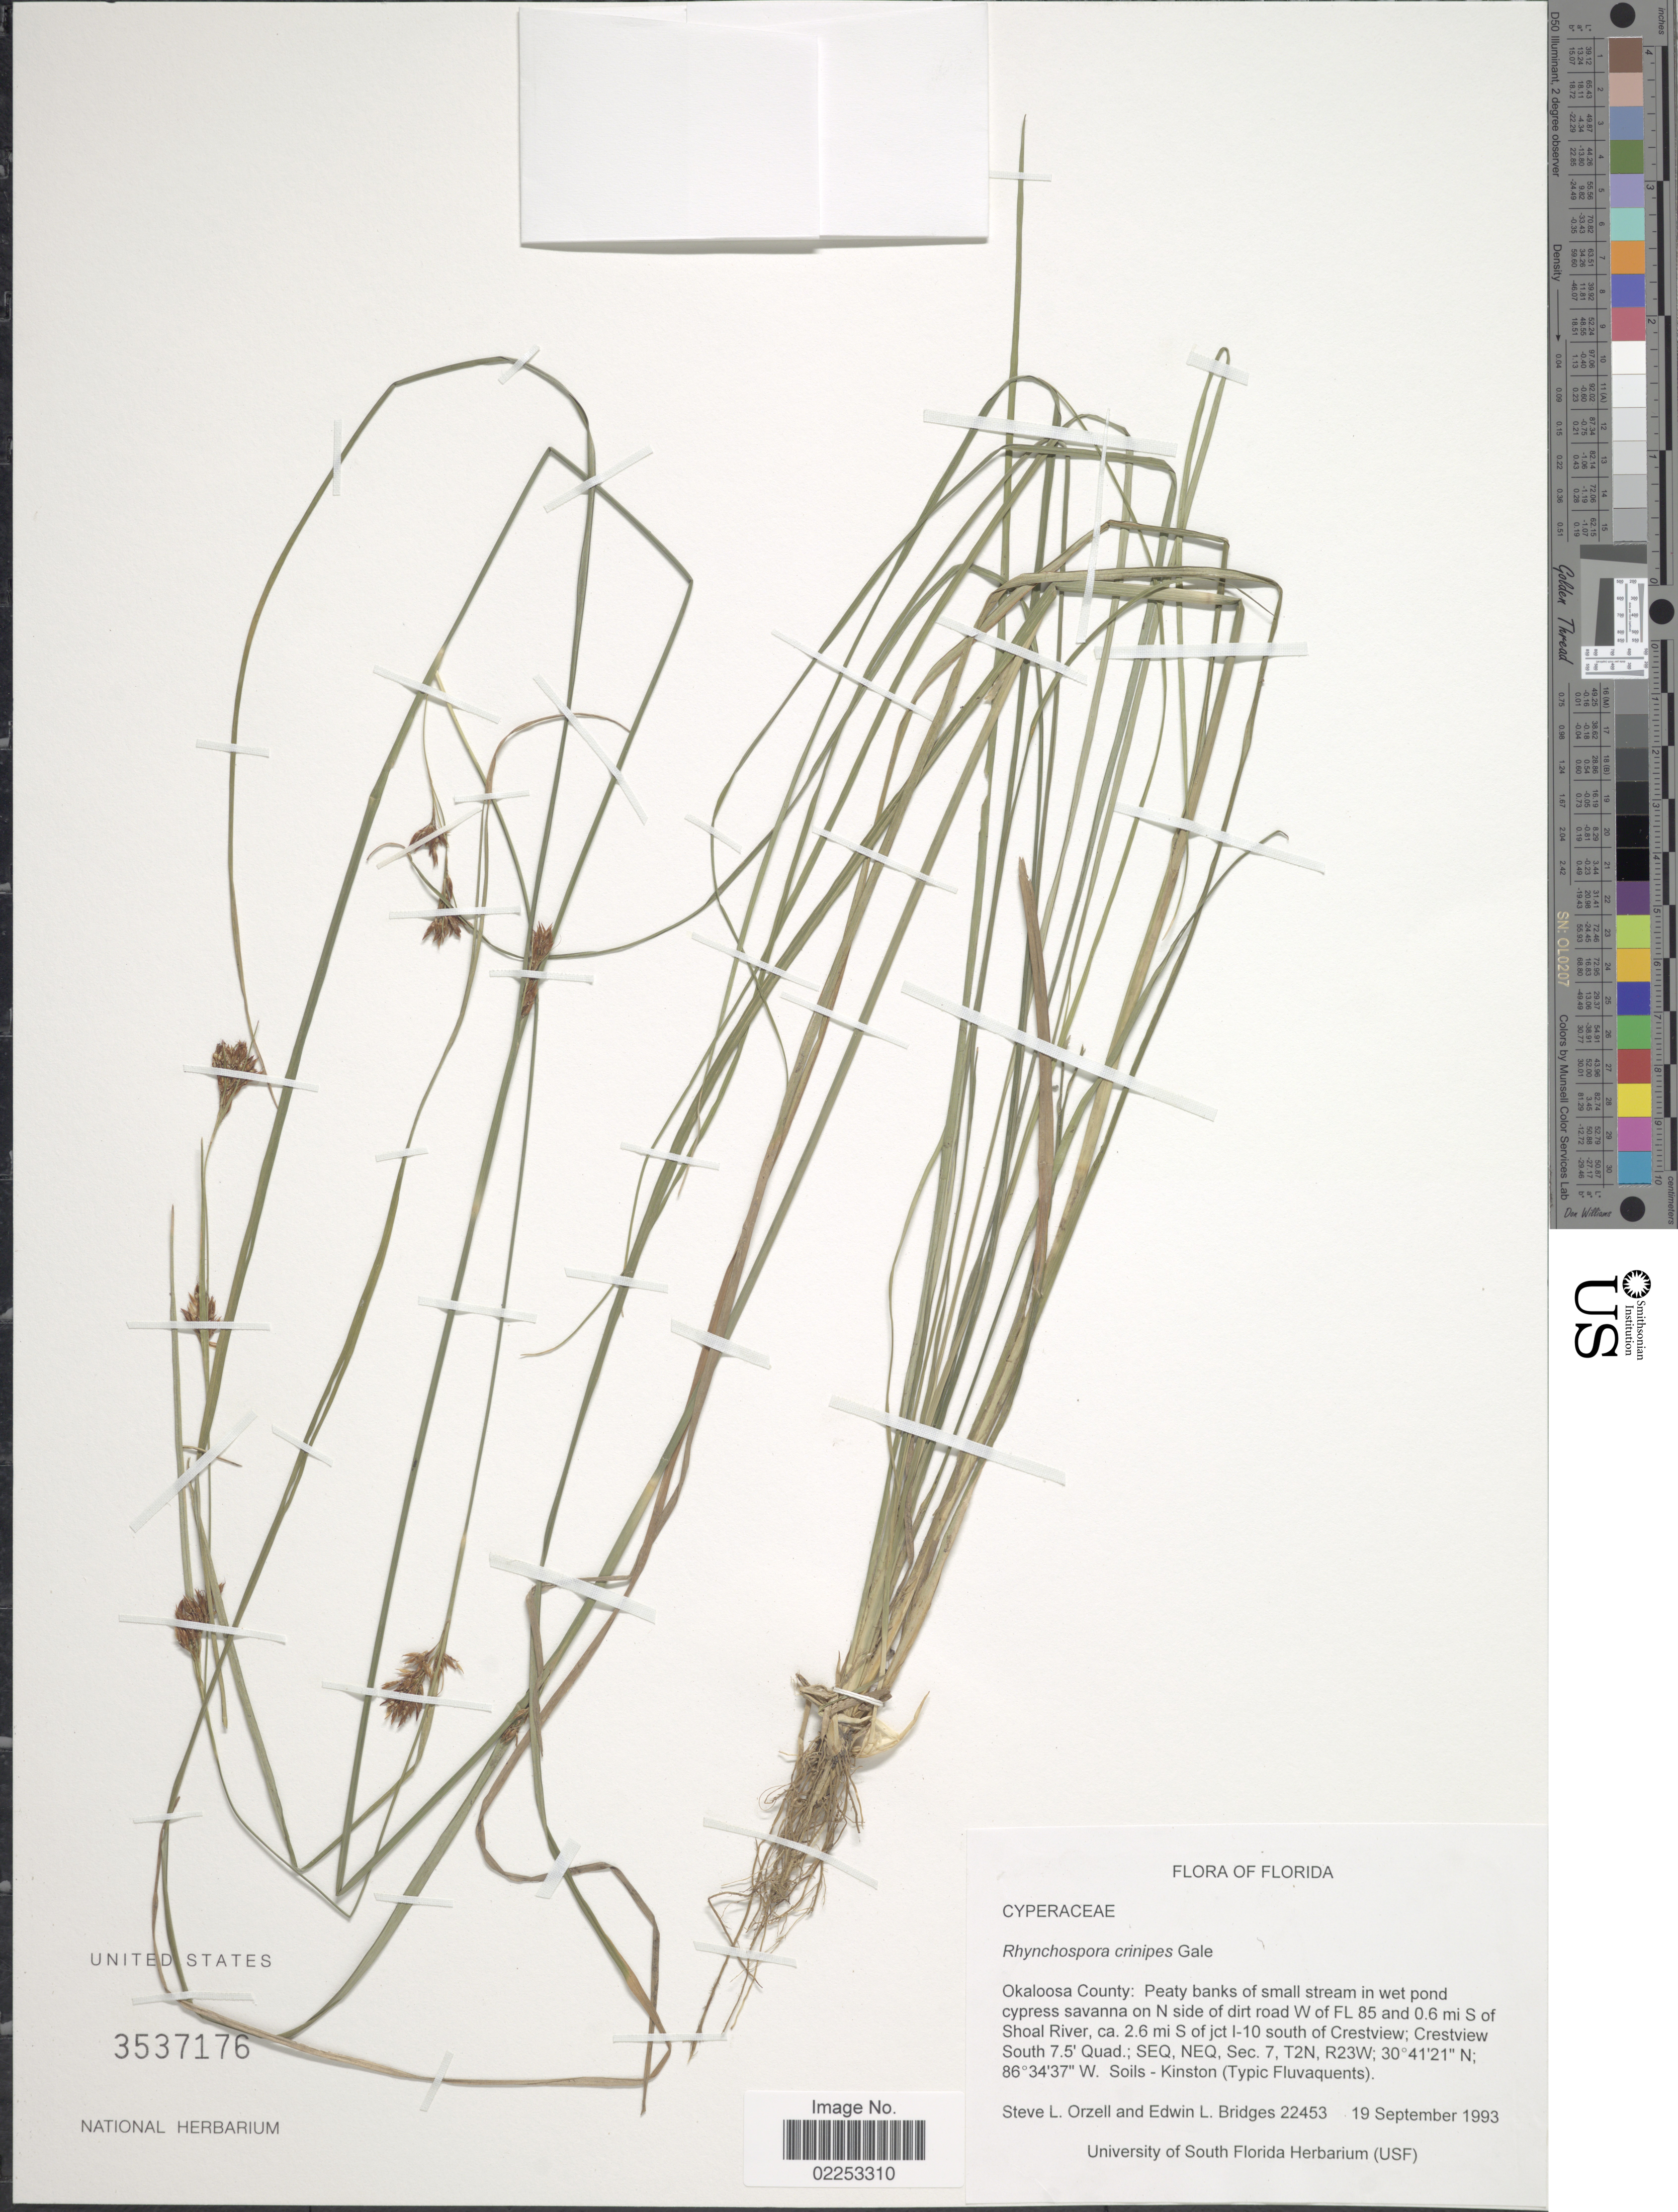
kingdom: Plantae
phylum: Tracheophyta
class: Liliopsida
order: Poales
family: Cyperaceae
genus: Rhynchospora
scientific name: Rhynchospora crinipes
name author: Gale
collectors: S. Orzell & E. Bridges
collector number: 22453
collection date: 1993-09-19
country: United States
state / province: Florida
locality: Okaloosa County: Peaty banks of small stream in wet pond cypress savanna on N side of dirt road W of FL 85 and 0.6 mi S of Shoal River, ca 2.6 mi S of jct I-10 south of Crestview; Crestview South 7.5 Quad.; SEQ, NEQ, Sec. 7, T2N, R23W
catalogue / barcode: US 3537176